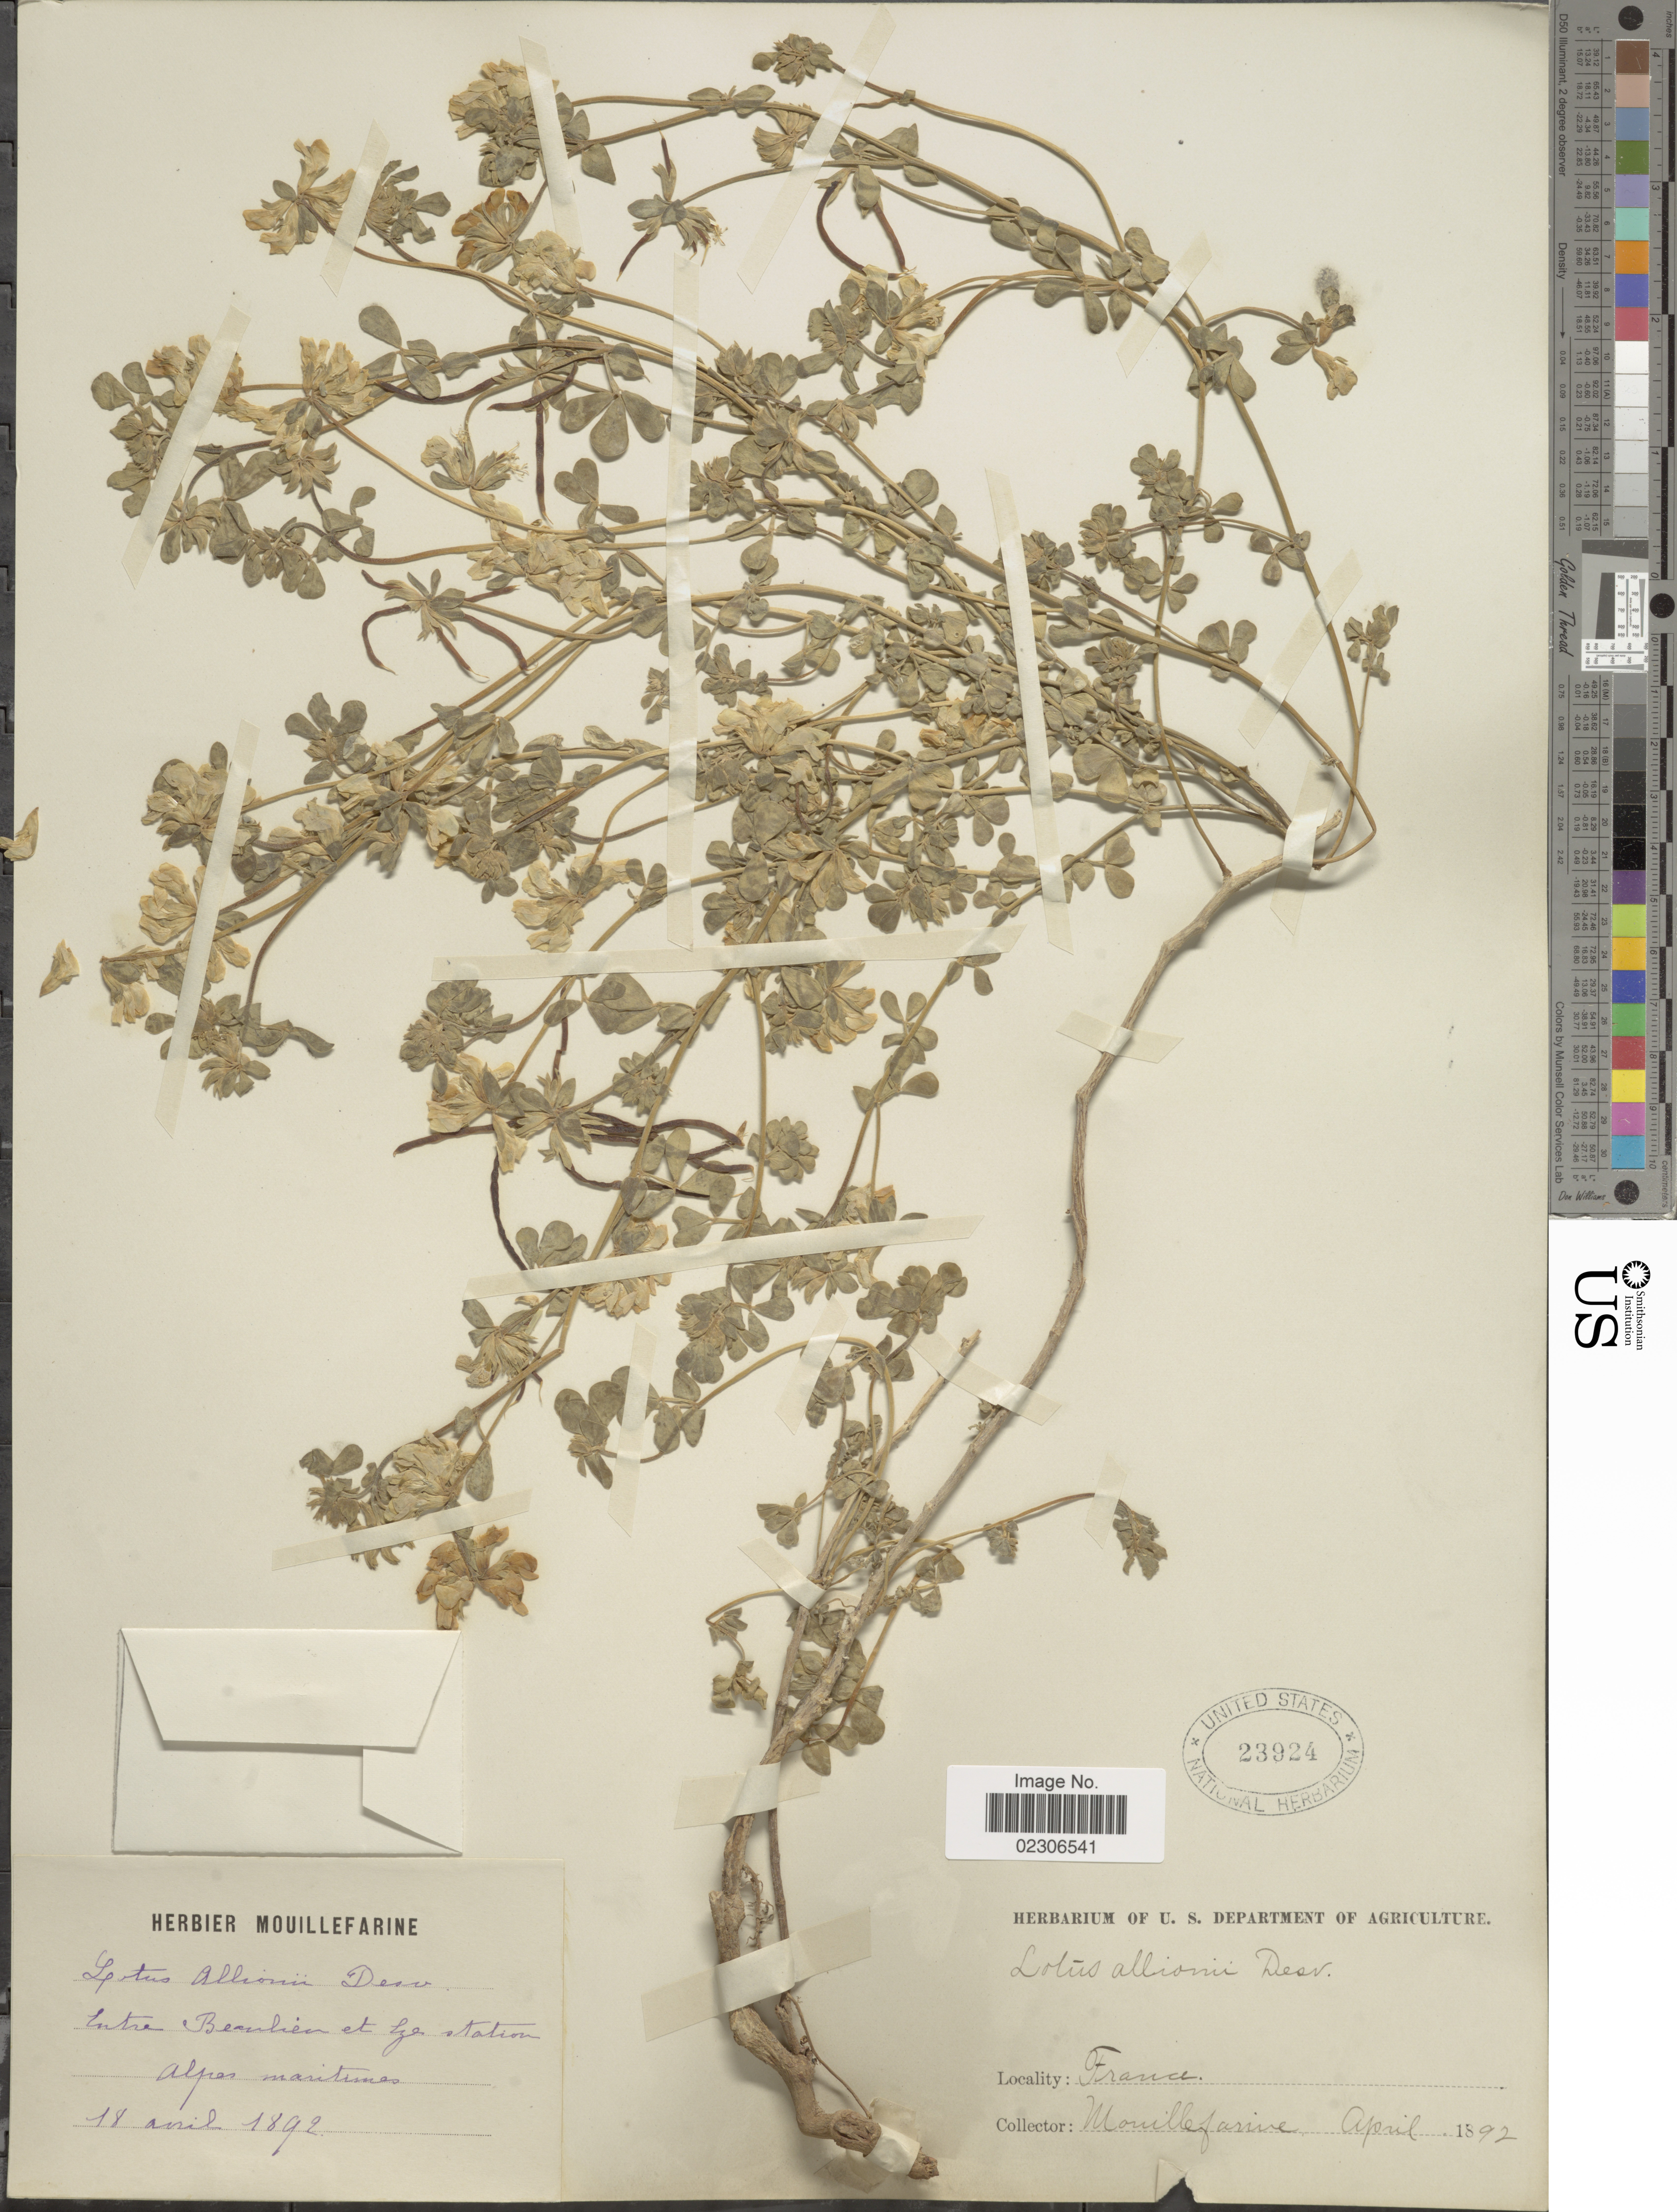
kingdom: Plantae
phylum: Tracheophyta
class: Magnoliopsida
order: Fabales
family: Fabaceae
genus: Lotus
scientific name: Lotus allionii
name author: Desv.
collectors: A. Mouillefarine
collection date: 1892-04-18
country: France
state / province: Provence-Alpes-Côte d'Azur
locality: Entre Beaulieu et Eze station, Alpes Maritimes.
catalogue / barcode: US 23924